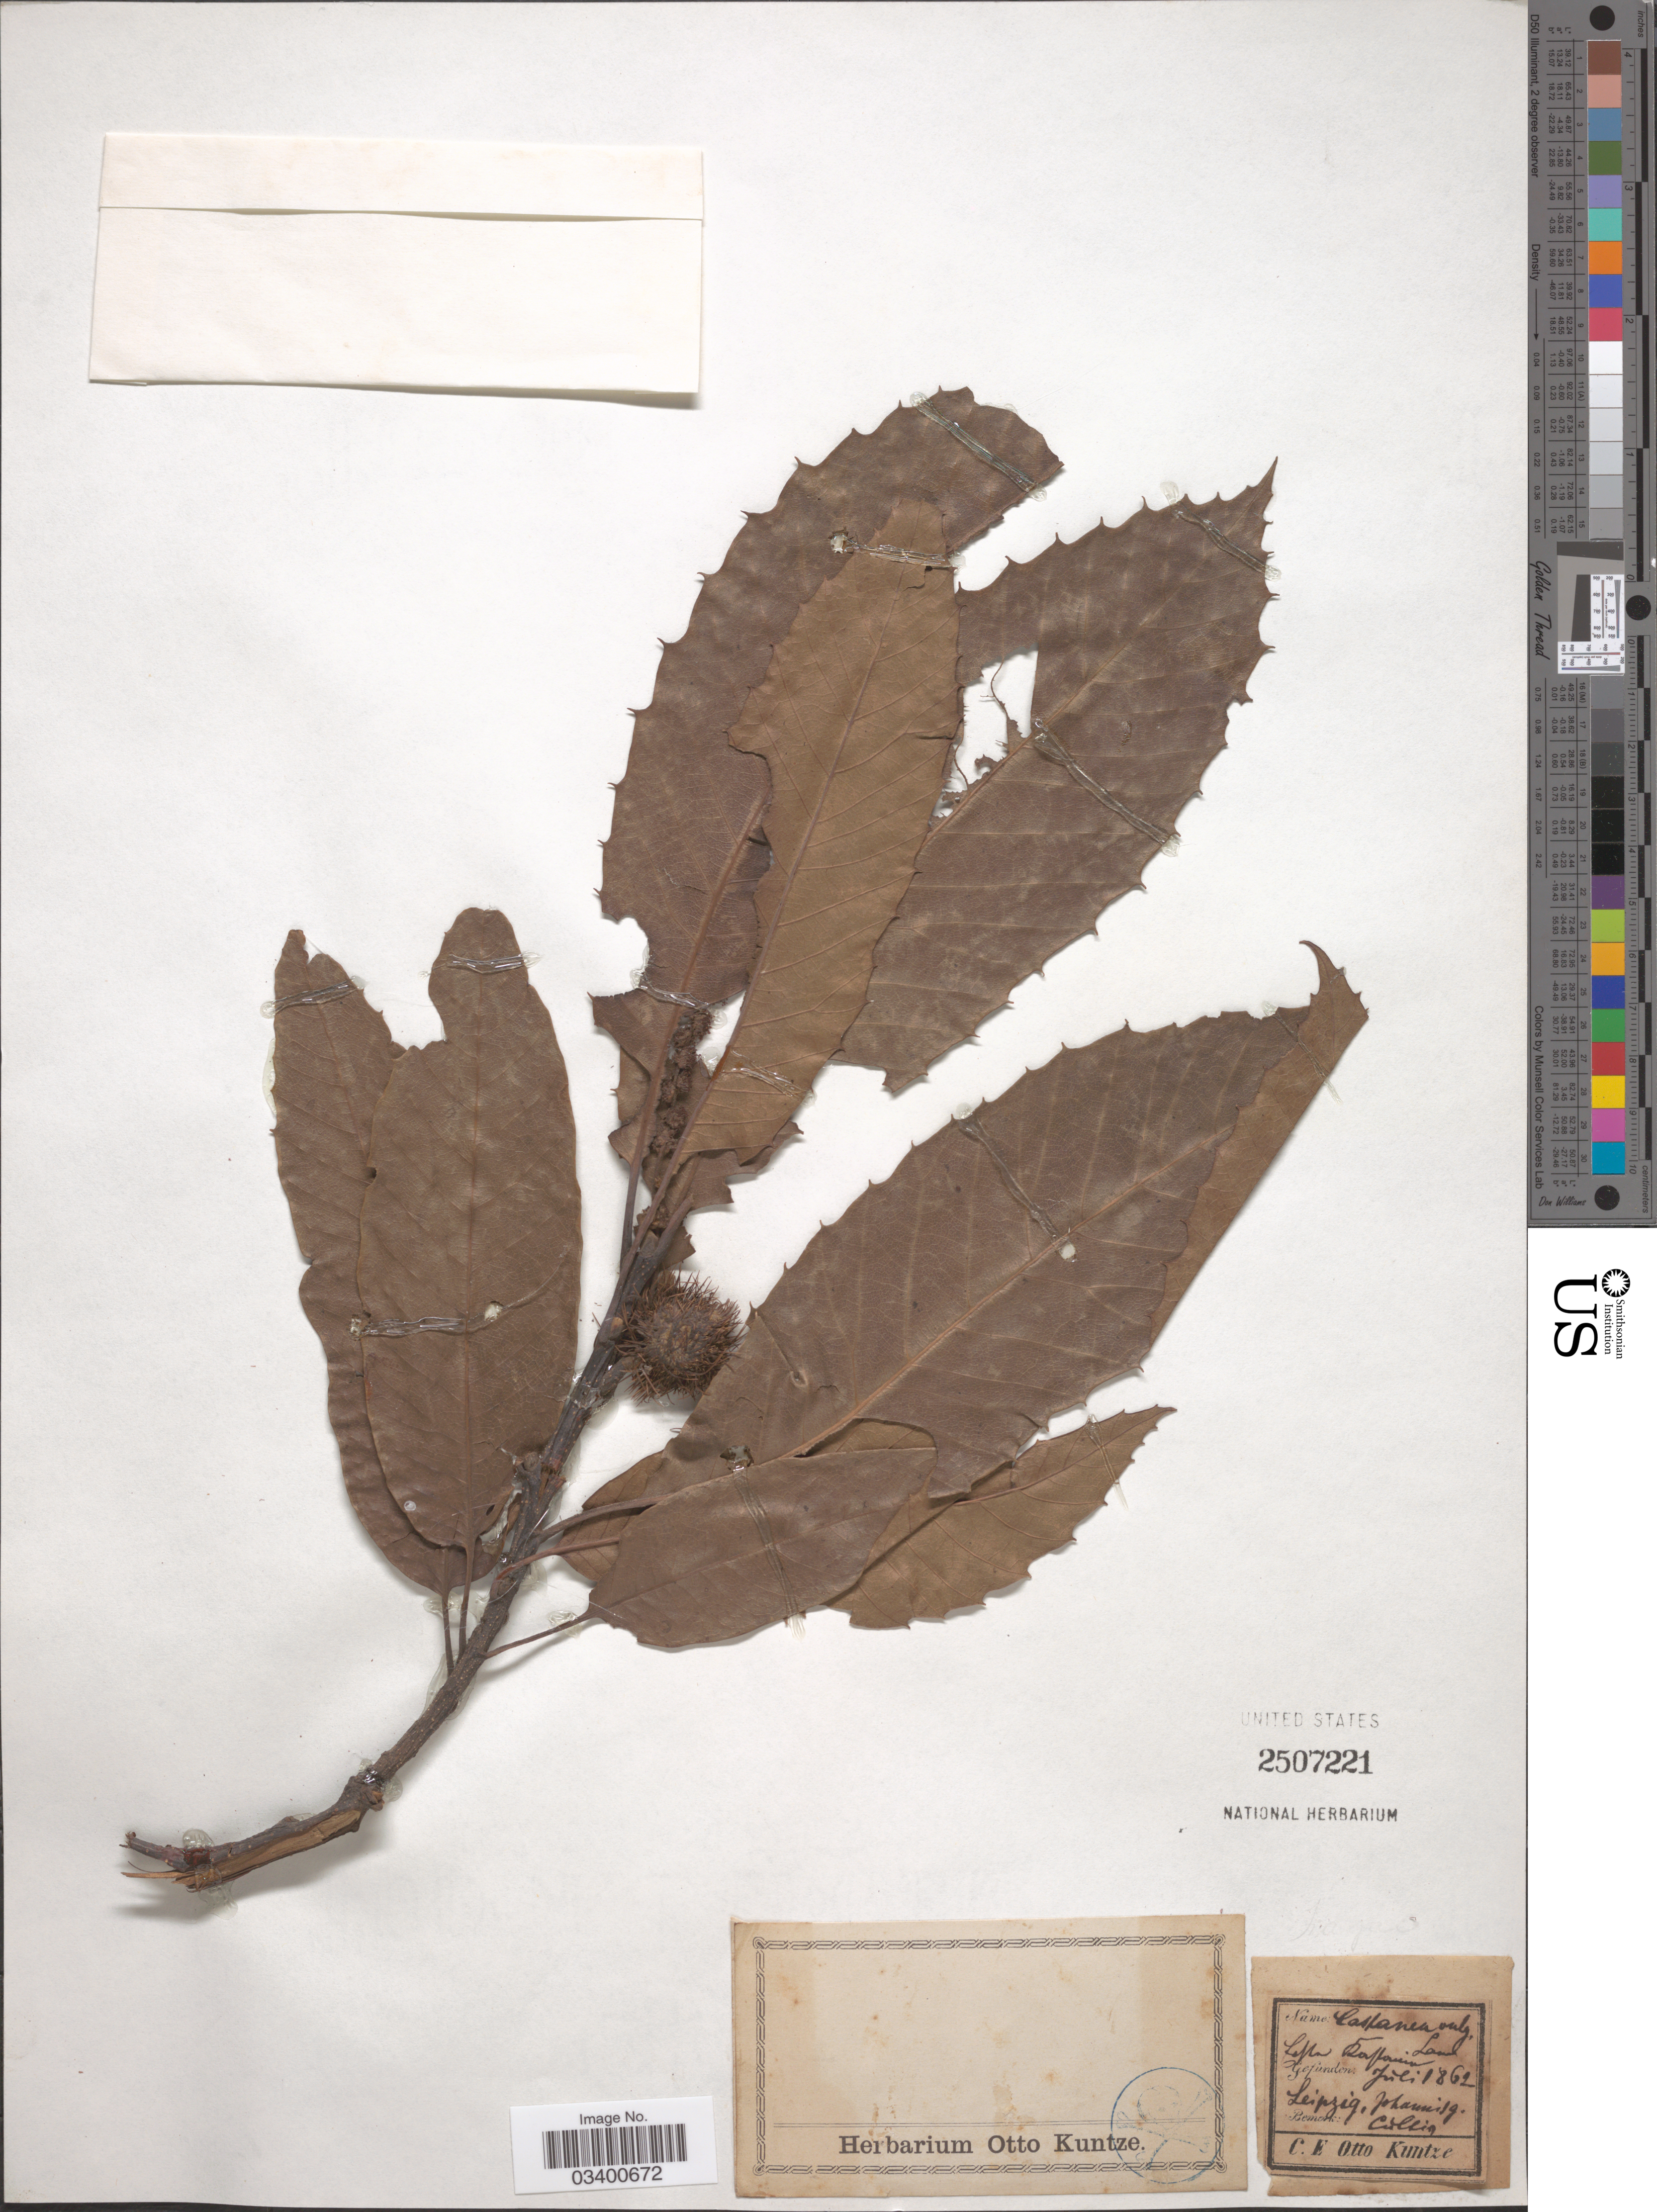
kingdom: Plantae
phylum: Tracheophyta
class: Magnoliopsida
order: Fagales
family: Fagaceae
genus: Castanea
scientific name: Castanea sativa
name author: Mill.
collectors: C.E.O. Kuntze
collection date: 1862-07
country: Germany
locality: Leipzig, Johannisg.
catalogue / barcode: US 2507221